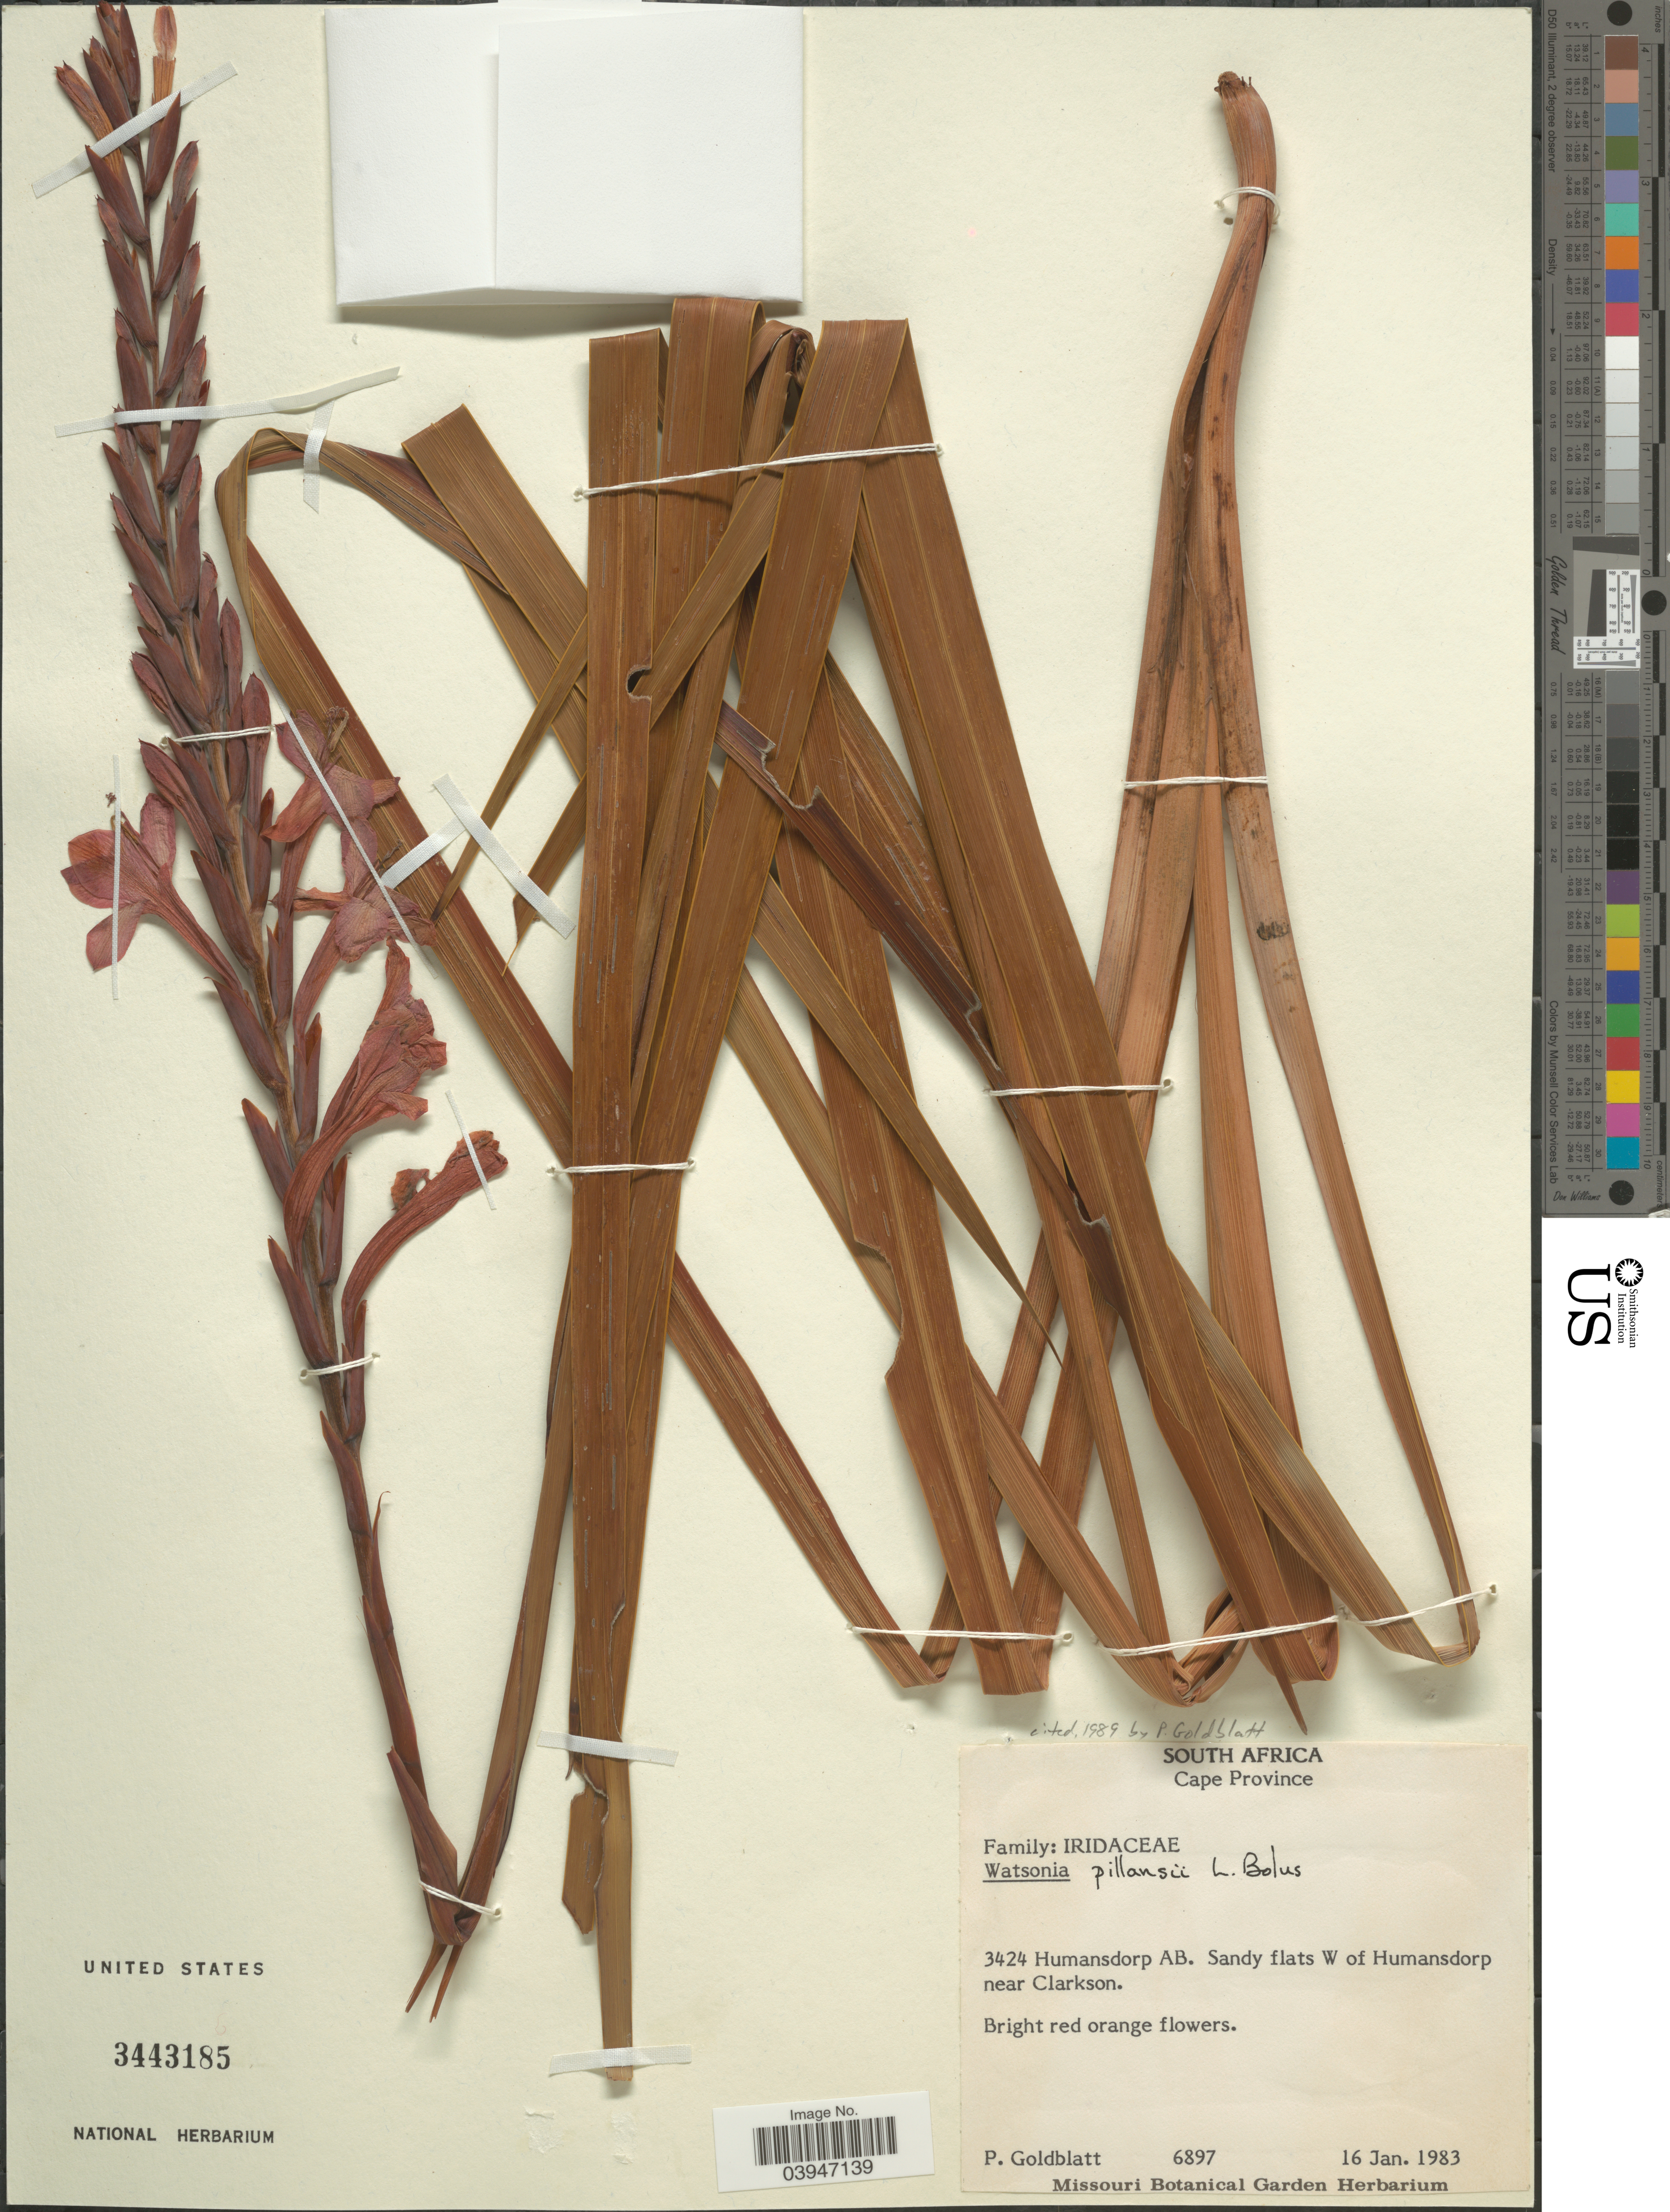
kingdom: Plantae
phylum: Tracheophyta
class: Liliopsida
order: Asparagales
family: Iridaceae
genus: Watsonia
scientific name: Watsonia pillansii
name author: L. Bolus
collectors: P. Goldblatt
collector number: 6897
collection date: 1983-01-16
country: South Africa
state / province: Eastern Cape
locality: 3424 Humansdorp AB. Sandy flats W of Humansdorp near Clarkson.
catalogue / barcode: US 3443185